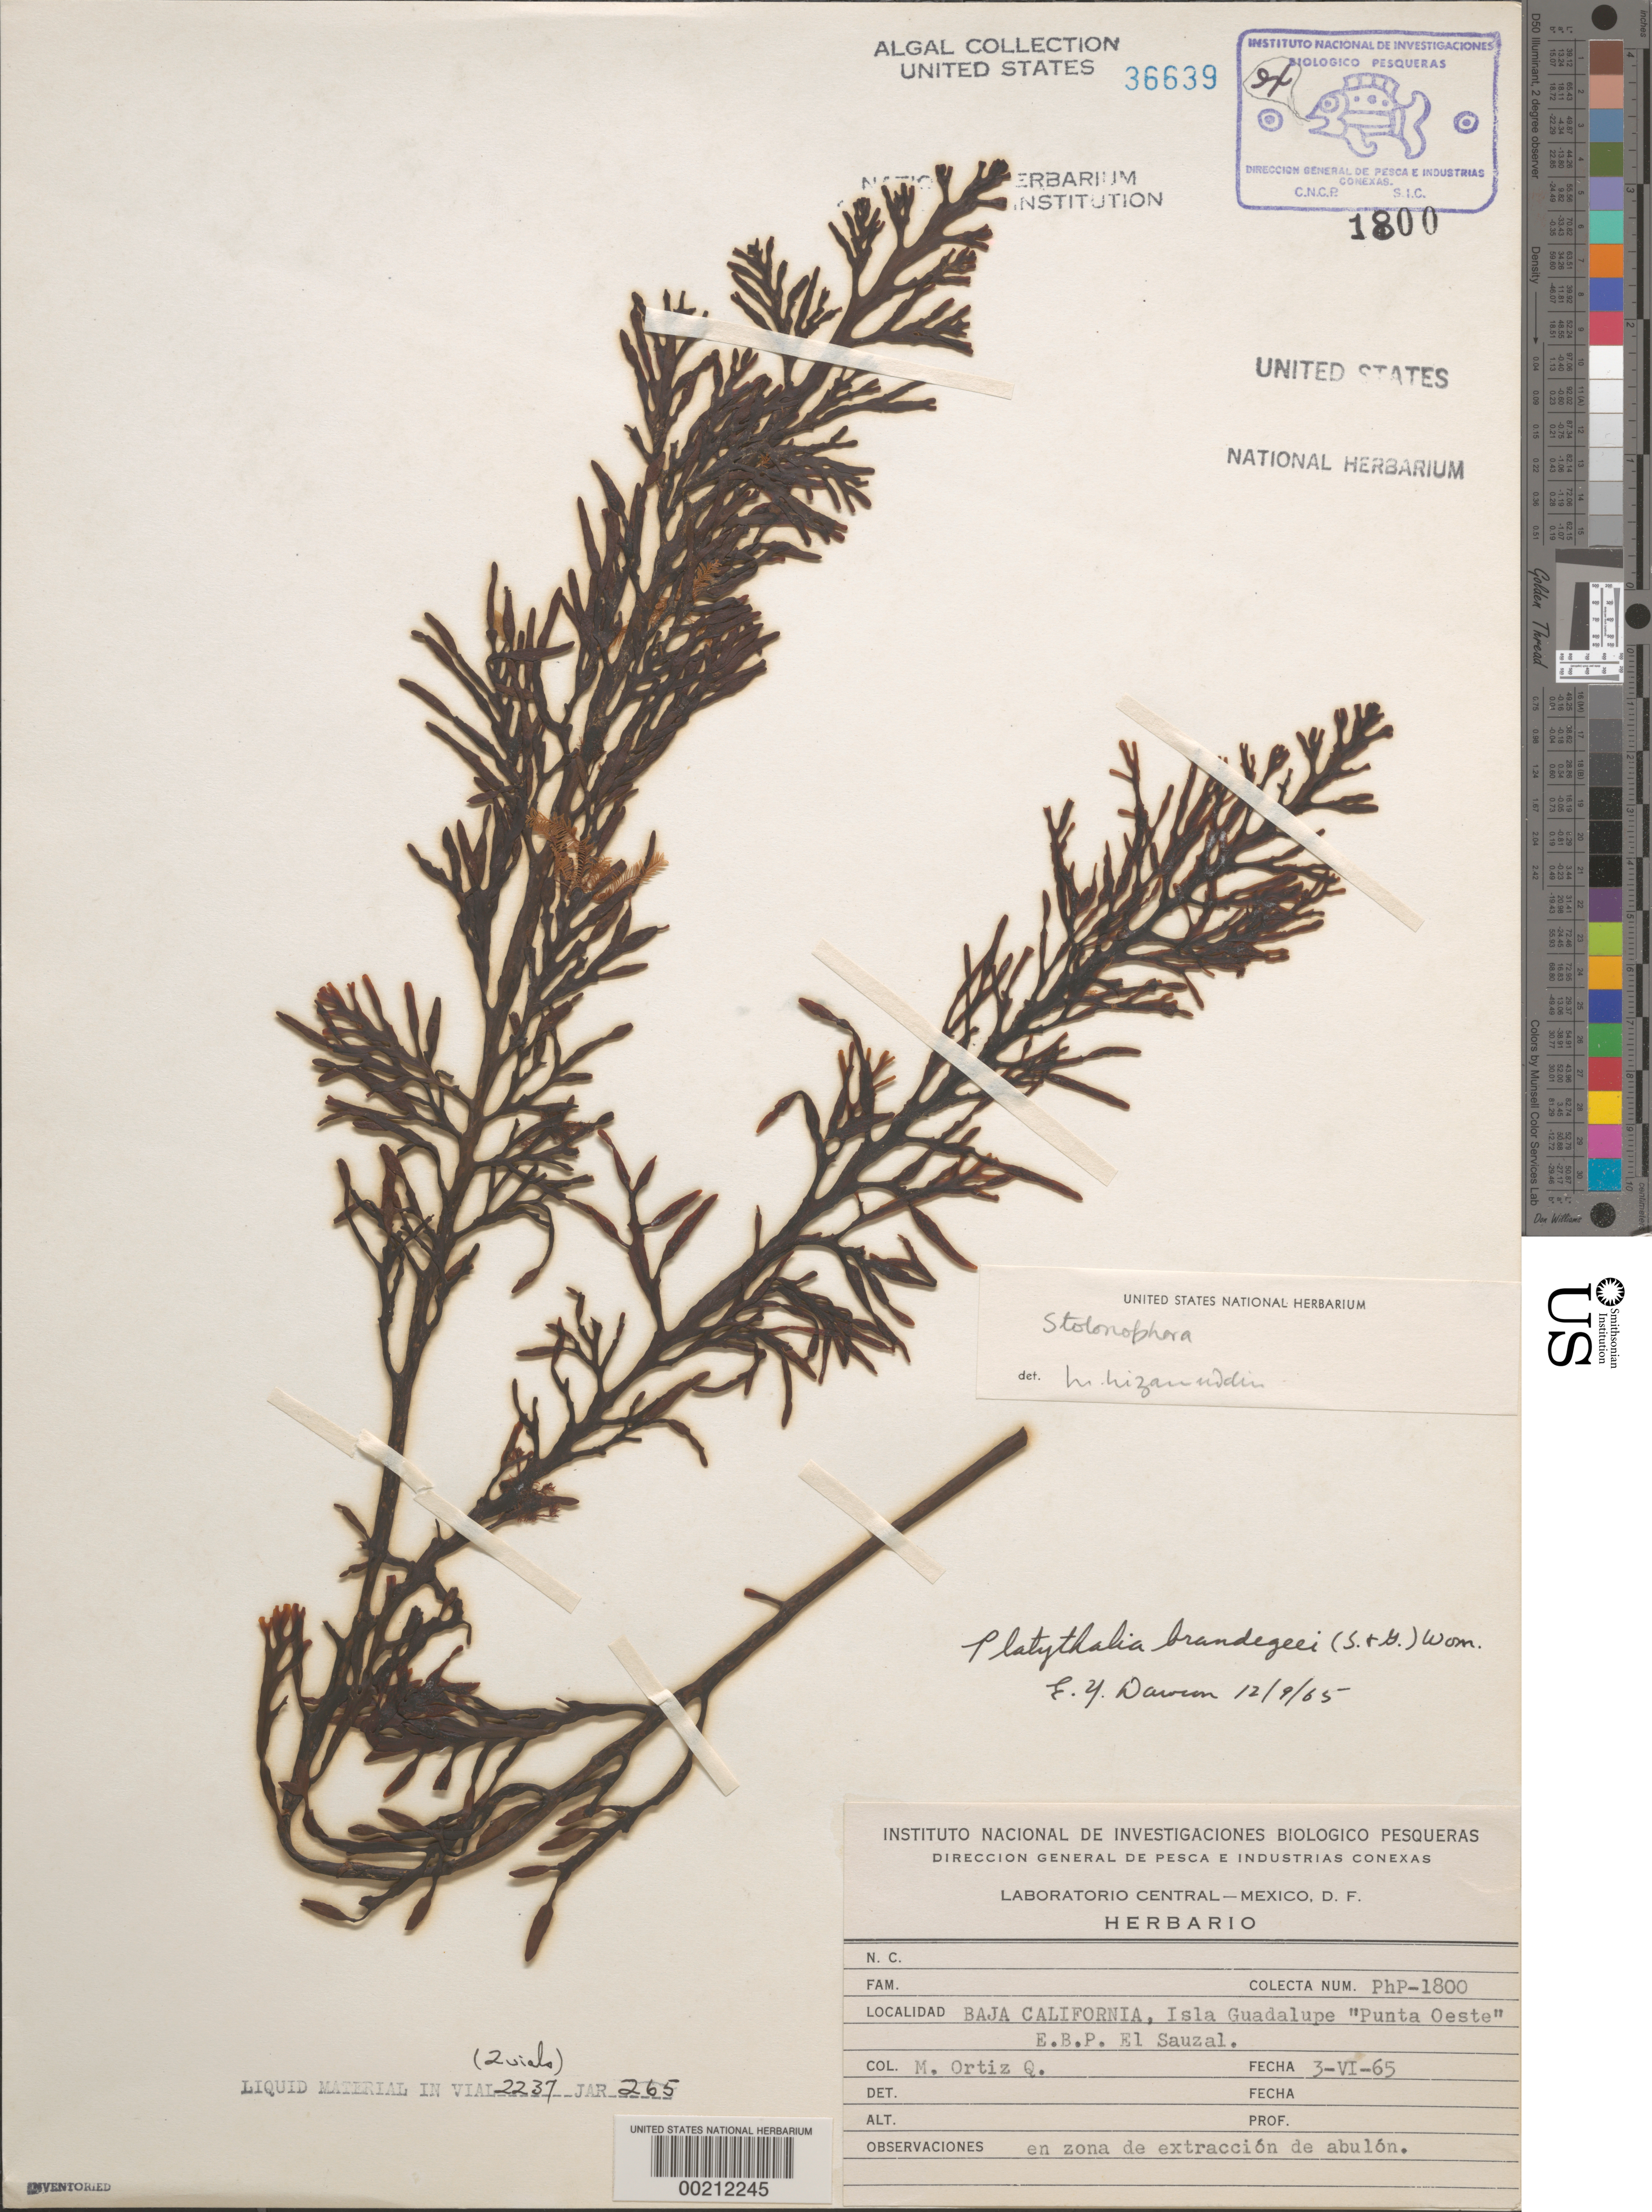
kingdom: Chromista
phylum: Ochrophyta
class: Phaeophyceae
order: Fucales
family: Sargassaceae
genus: Stolonophora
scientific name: Stolonophora brandegeei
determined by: Nizamuddin, M.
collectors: M. Ortiz Q.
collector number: PHP-1800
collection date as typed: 03 Jun 1965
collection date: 1965-06-03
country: Mexico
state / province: Baja California Norte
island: Isla Guadalupe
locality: Punta Oeste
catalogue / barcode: US 36639